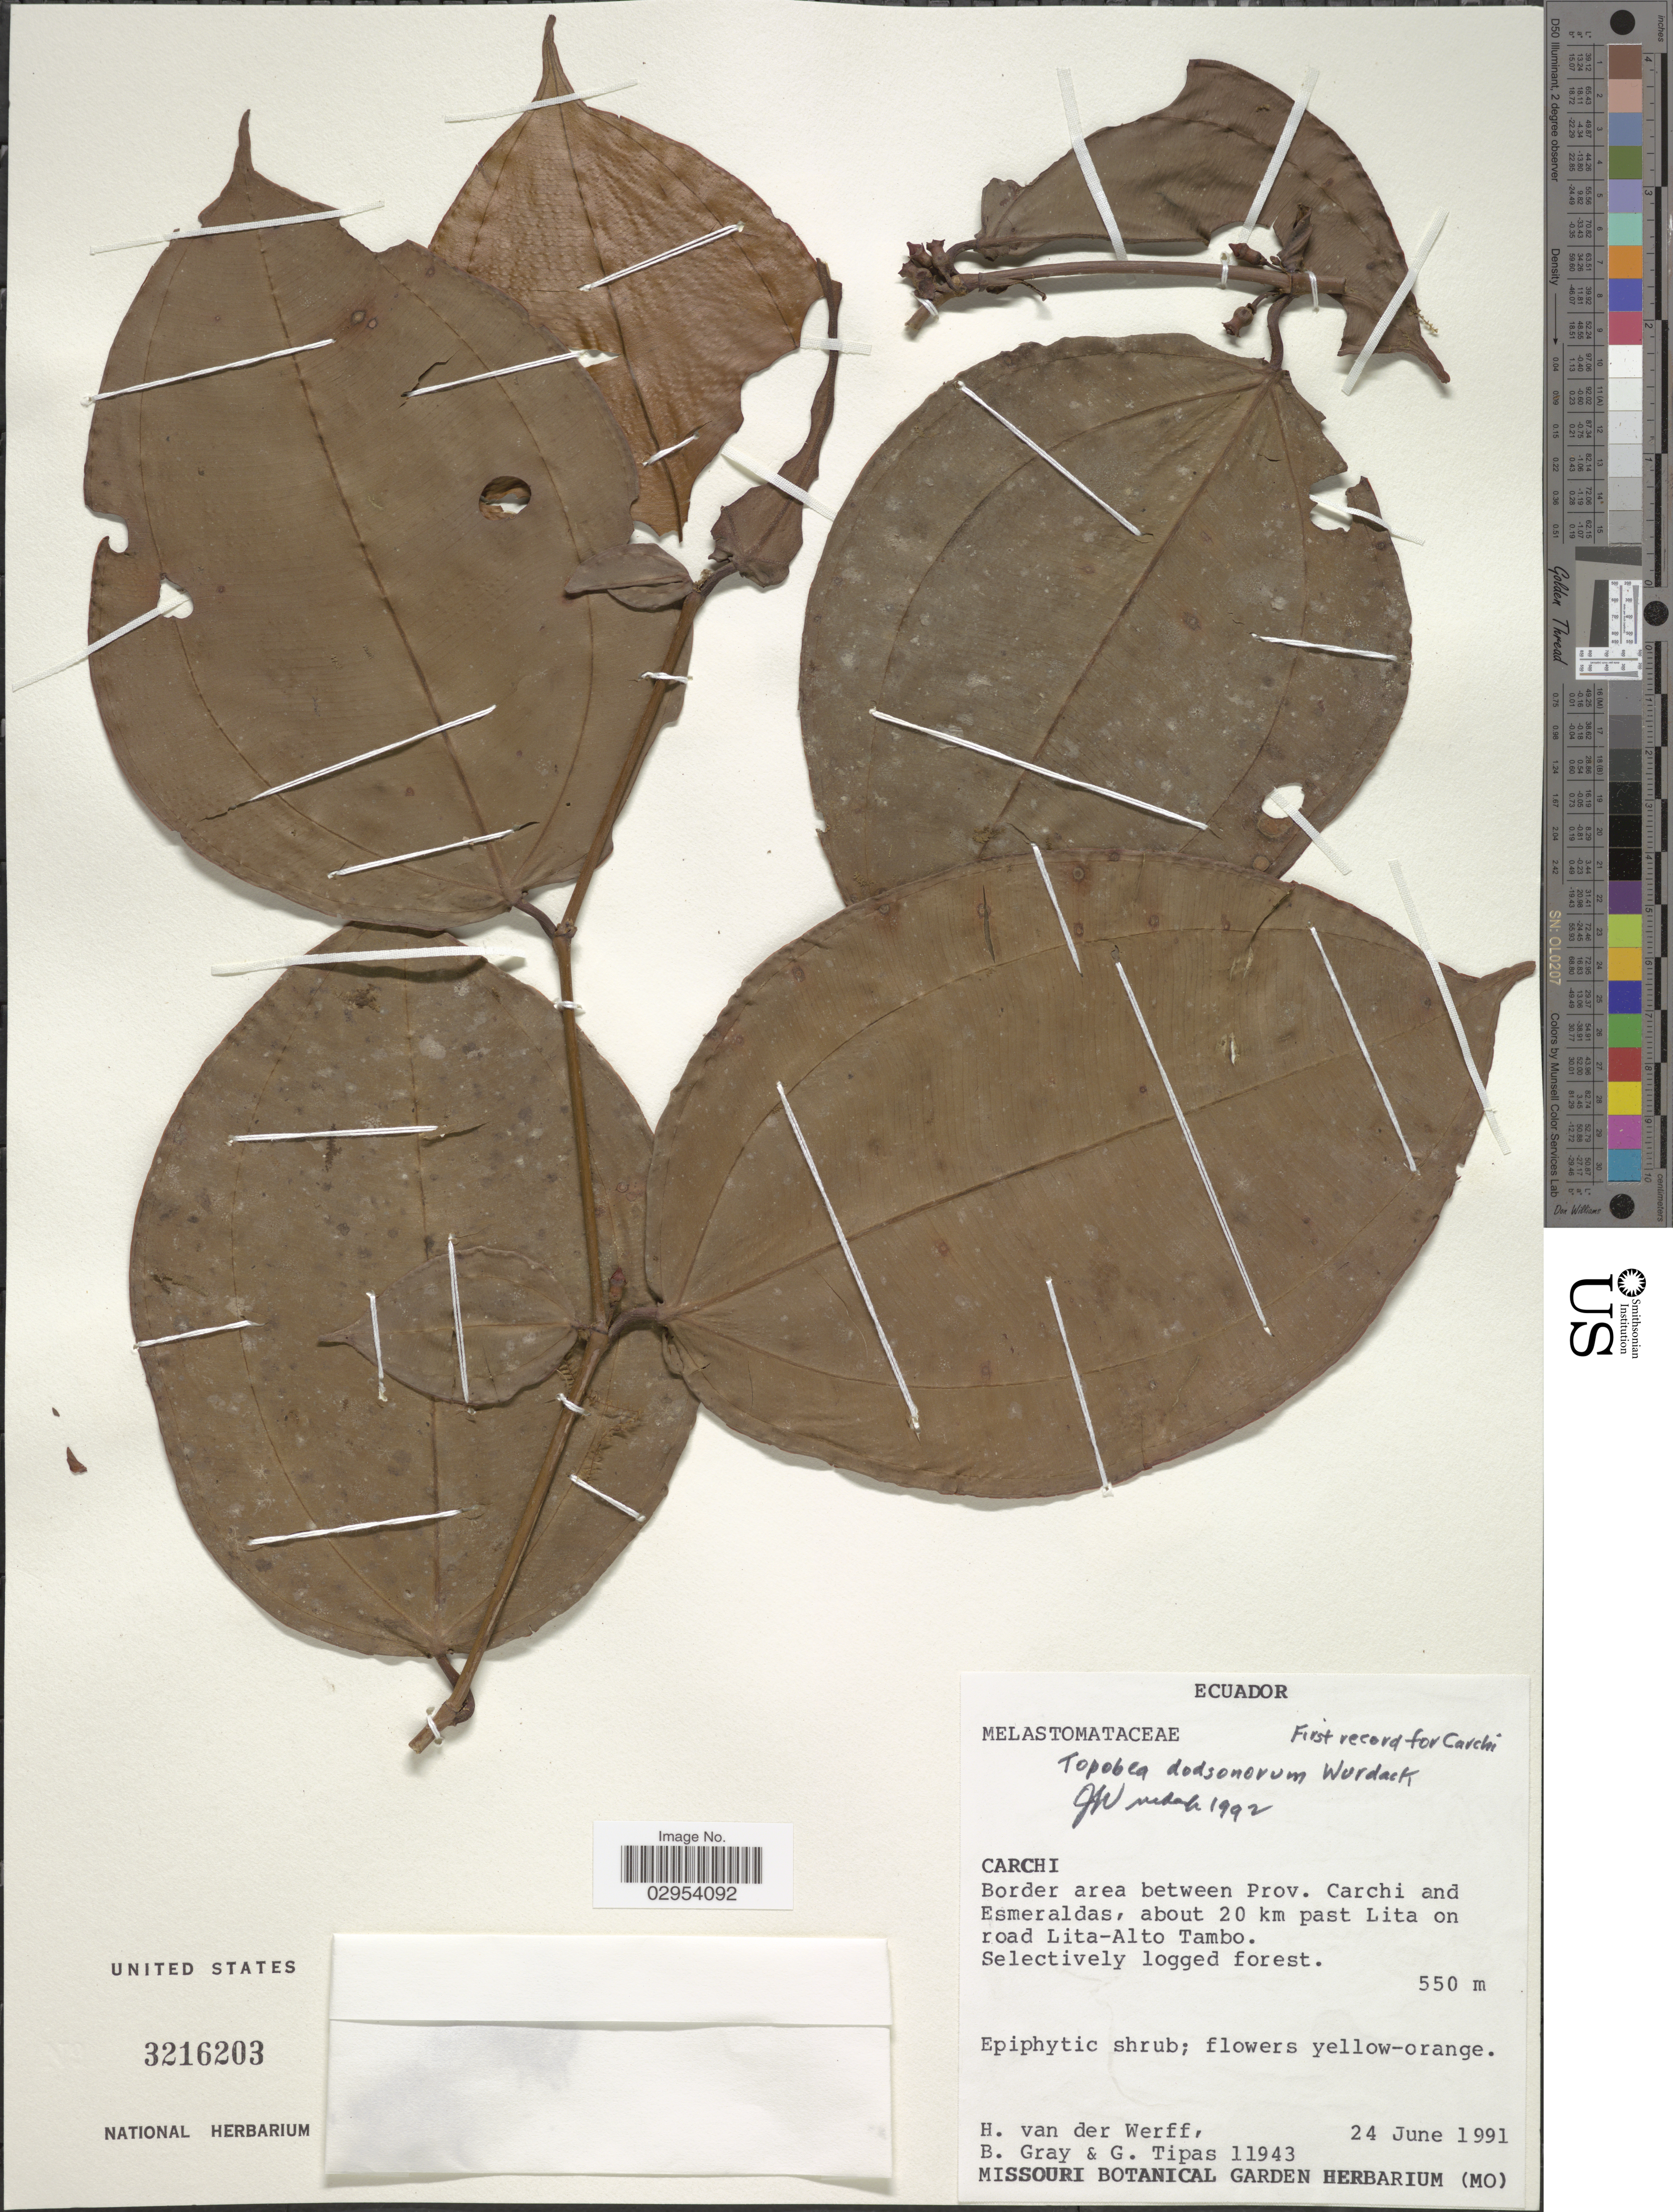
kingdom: Plantae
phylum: Tracheophyta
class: Magnoliopsida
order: Myrtales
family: Melastomataceae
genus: Topobea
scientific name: Topobea dodsonorum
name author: Wurdack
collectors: H. van der Werff, B. Gray & G. Tipas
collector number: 11943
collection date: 1991-06-24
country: Ecuador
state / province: Carchi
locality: Border area between Prov. Carchi and Esmeraldas, about 20 km past Lita on road Lita-Alto Tambo.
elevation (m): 550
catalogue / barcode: US 3216203